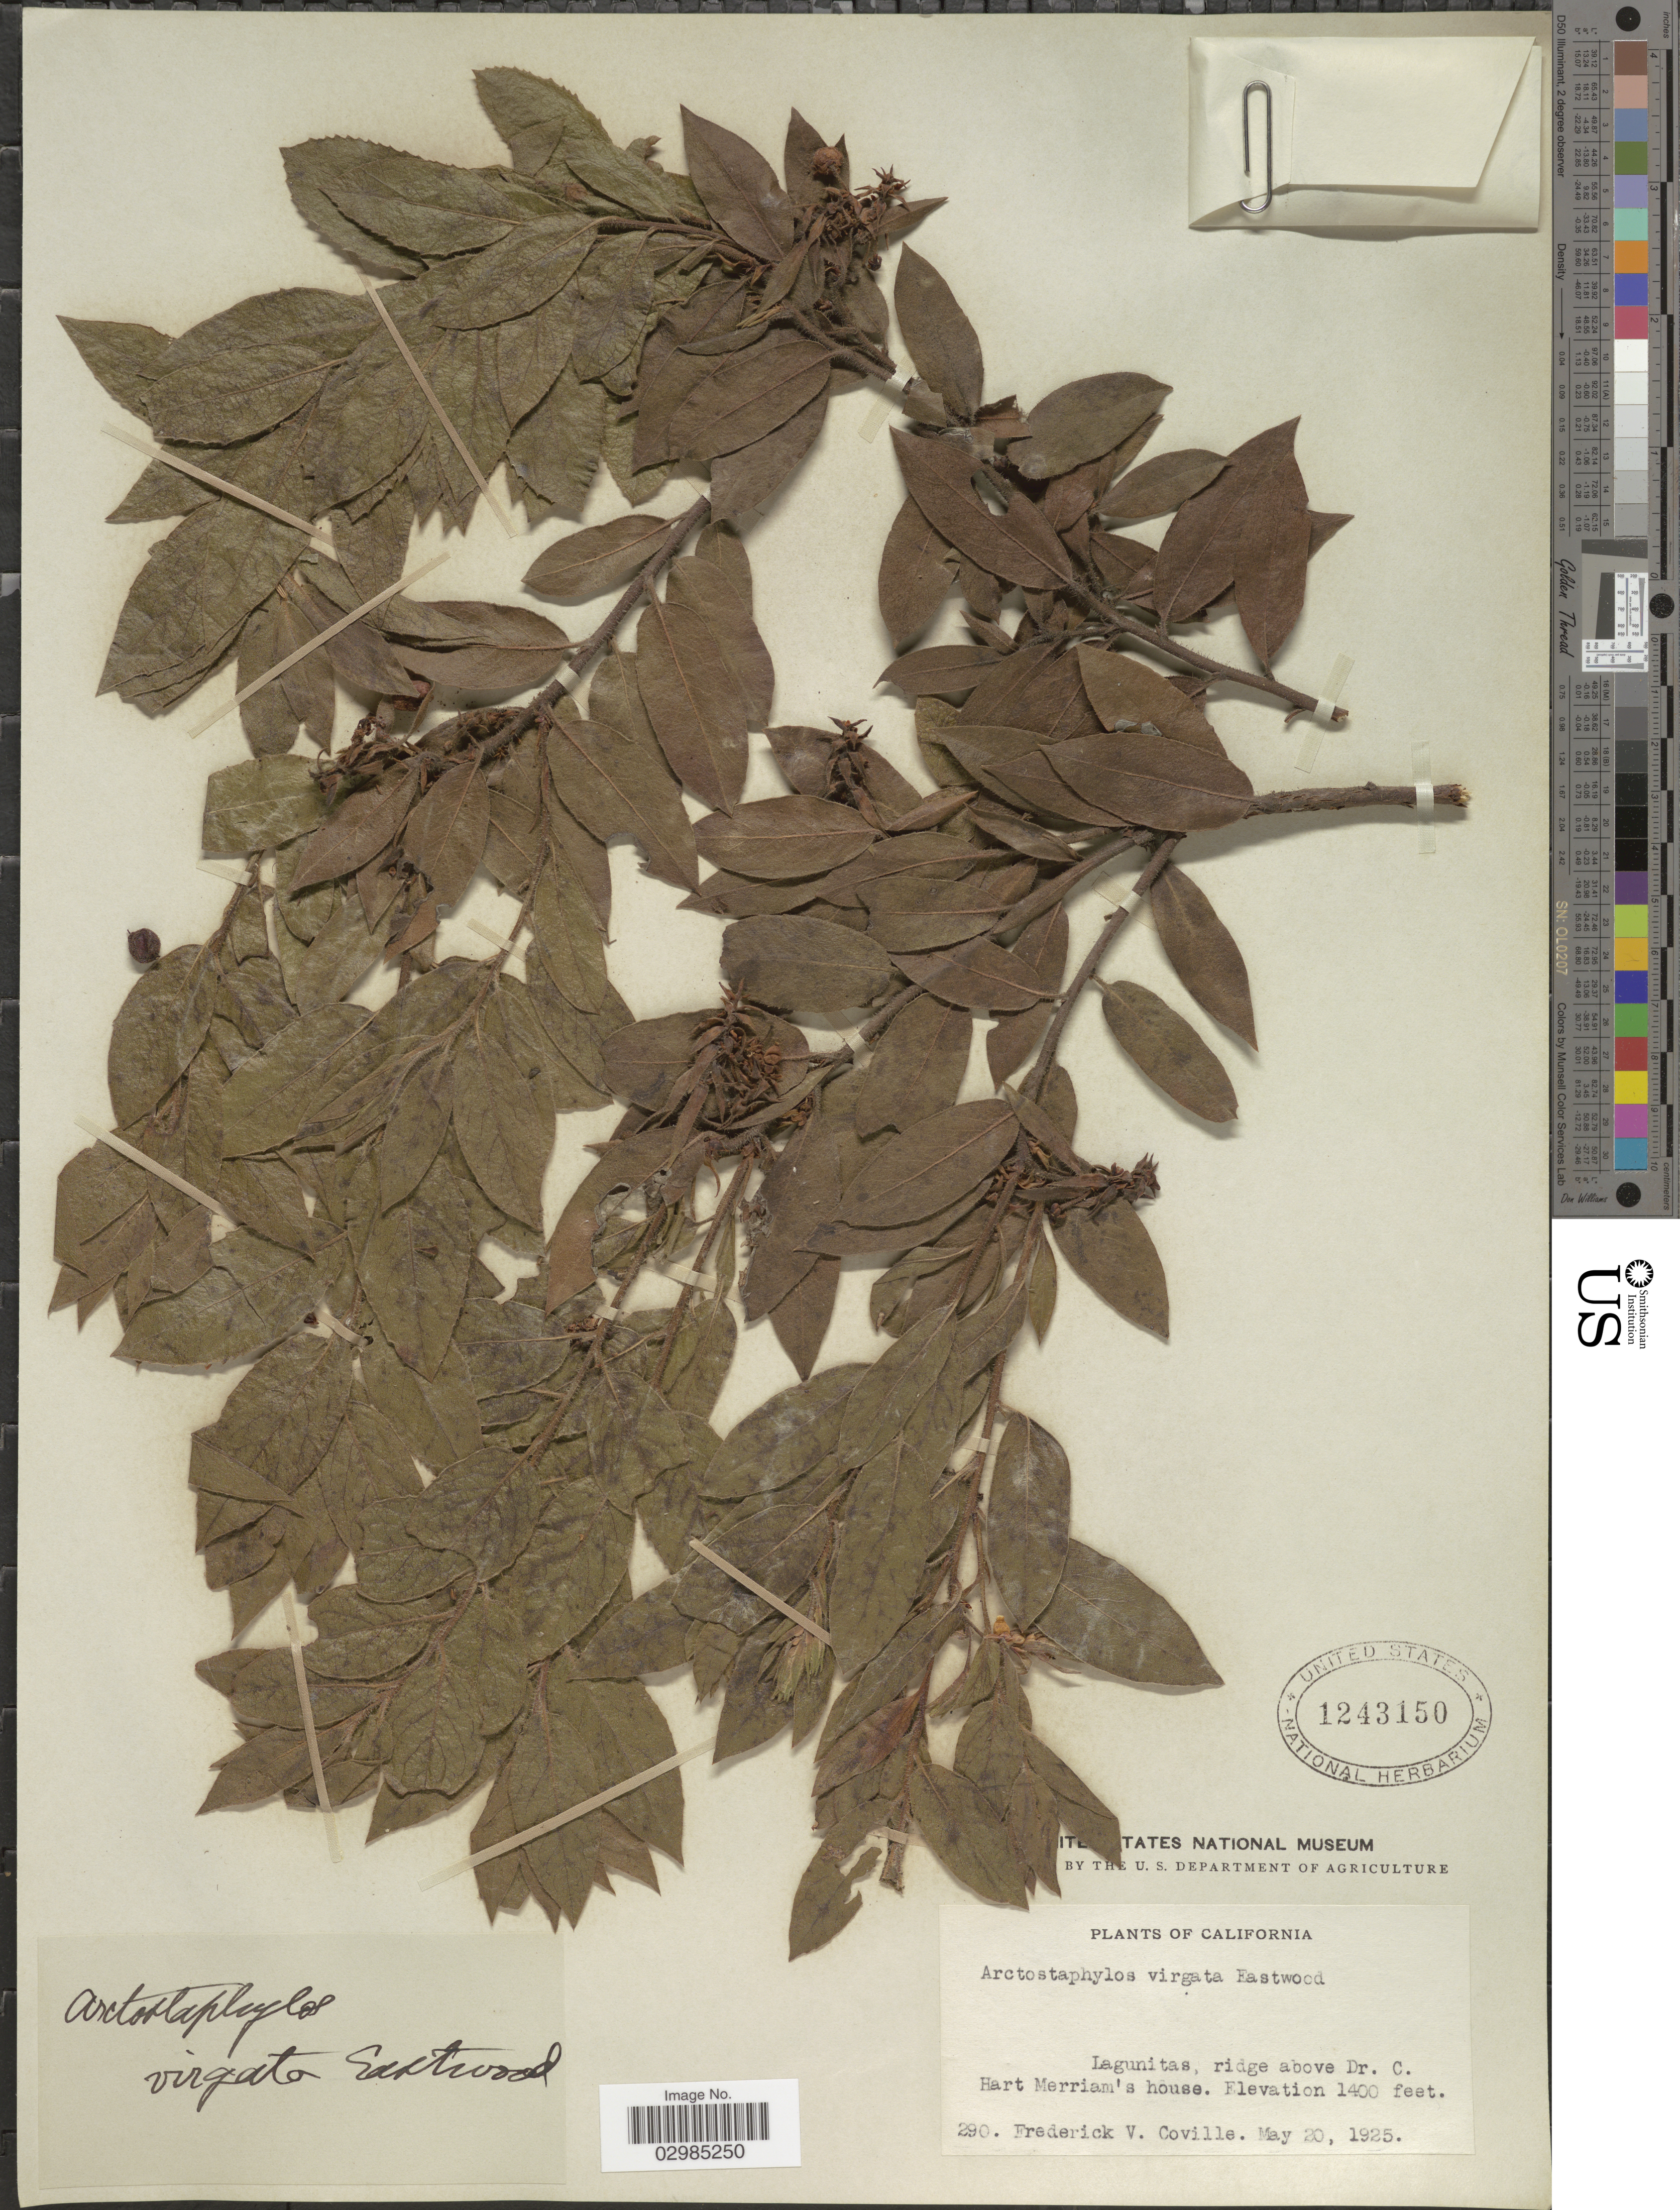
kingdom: Plantae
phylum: Tracheophyta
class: Magnoliopsida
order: Ericales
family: Ericaceae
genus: Arctostaphylos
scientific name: Arctostaphylos virgata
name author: Eastw.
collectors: F. V. Coville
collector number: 290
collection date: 1925-05-20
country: United States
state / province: California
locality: Lagunitas, ridge above Dr. C. Hart Merriam's house.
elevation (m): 427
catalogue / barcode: US 1243150